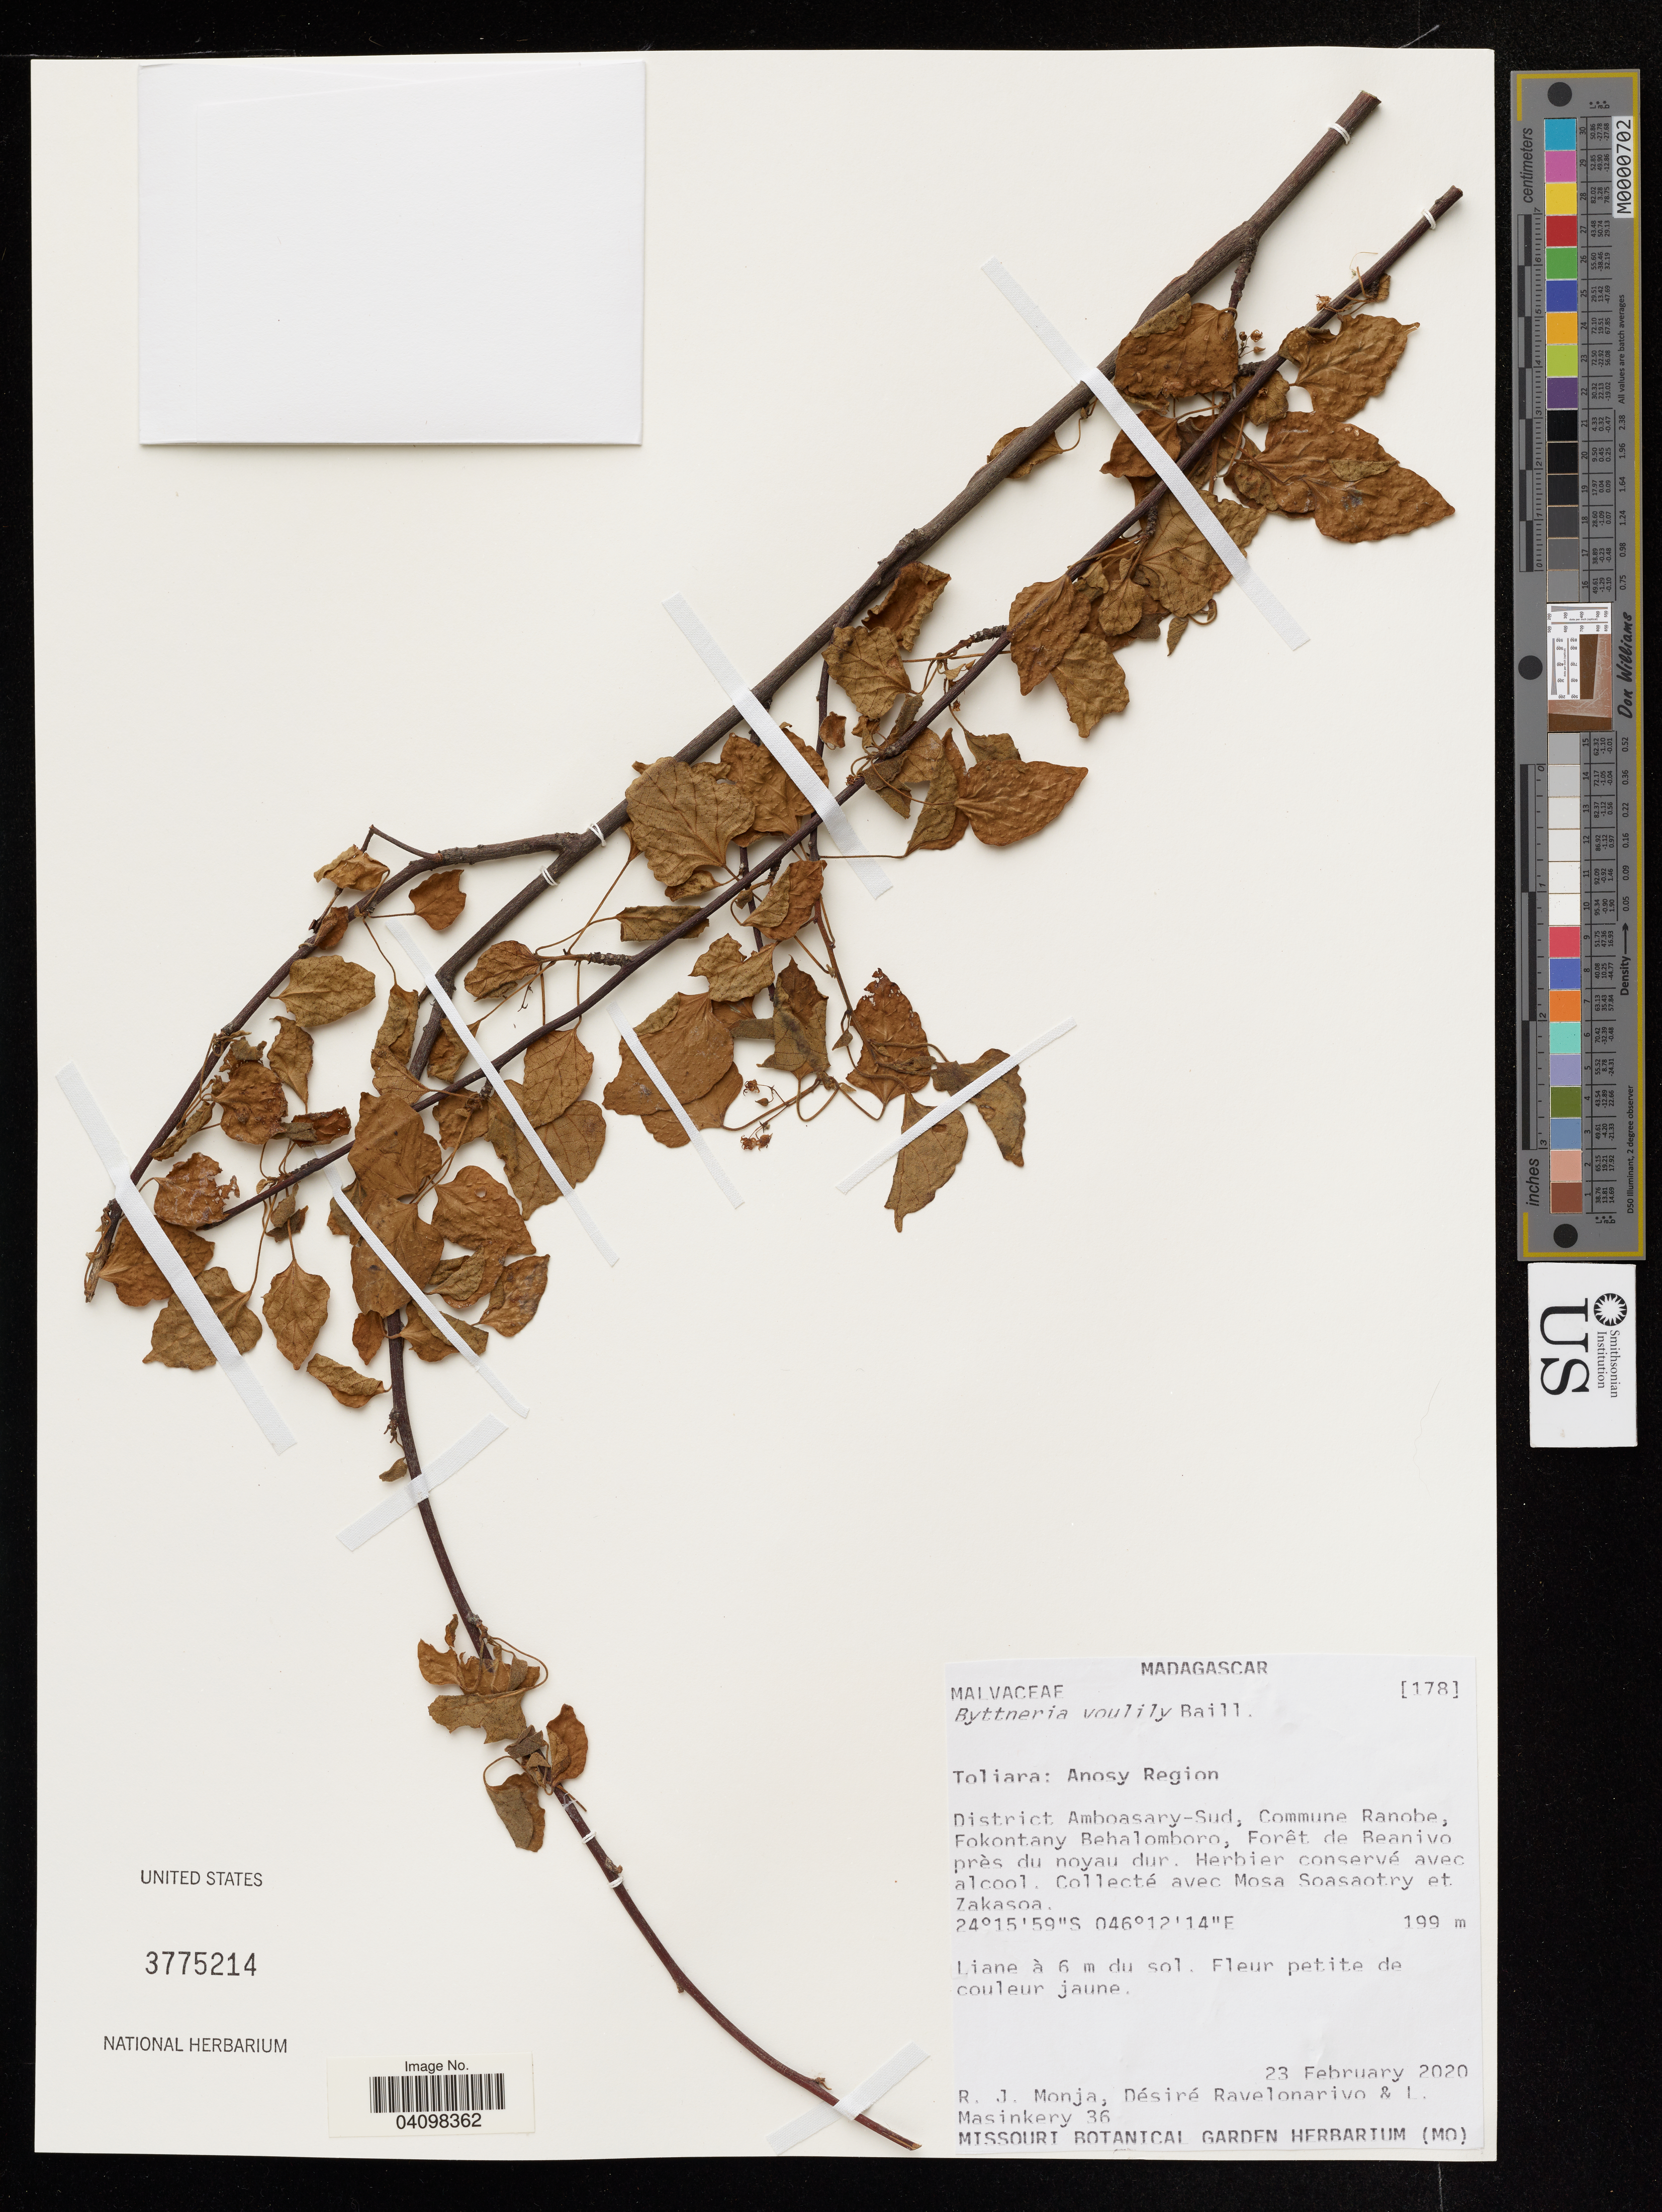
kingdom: Plantae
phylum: Tracheophyta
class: Magnoliopsida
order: Malvales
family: Malvaceae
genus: Byttneria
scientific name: Byttneria voulily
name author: Baill.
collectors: R. Monja, D. Ravelonarivo & L. Masinkery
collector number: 36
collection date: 2020-02-23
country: Madagascar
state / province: Toliara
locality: Anosy Region. District Amboasary-Sud, Commune Ranobe, Fokontany Behalomboro, Forêt de Reanivo près du noyau dur.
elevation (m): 199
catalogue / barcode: US 3775214